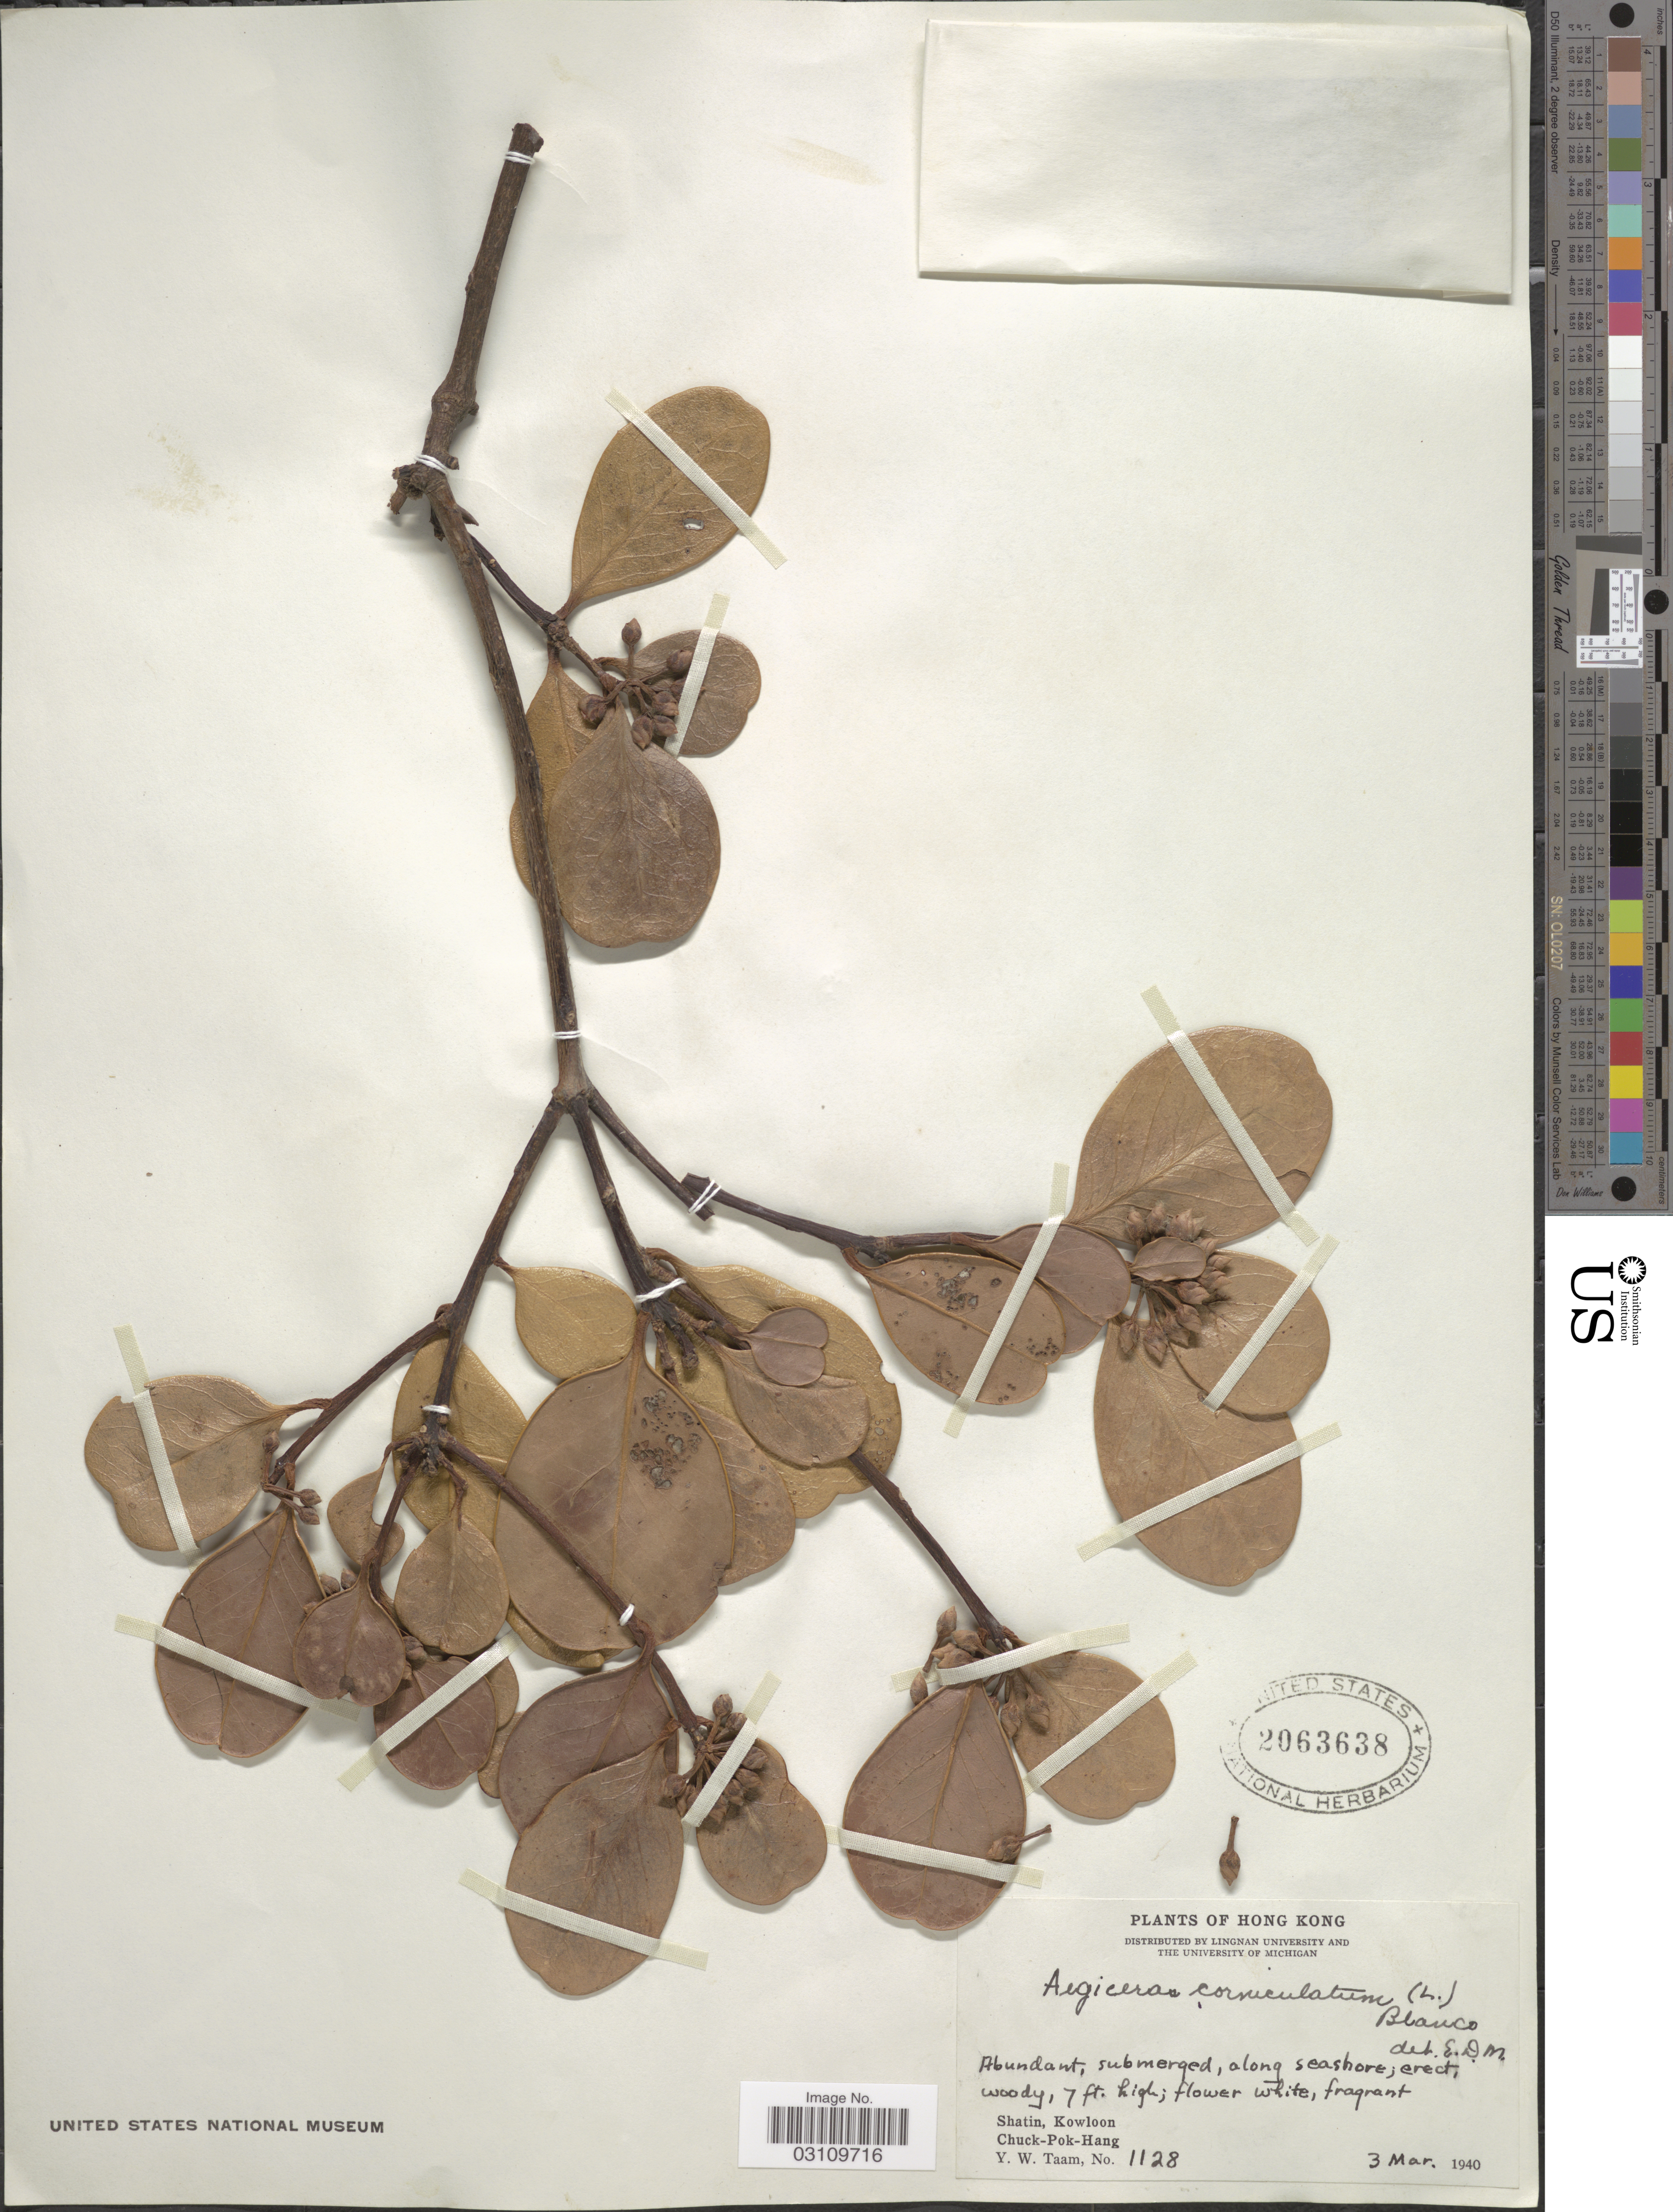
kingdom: Plantae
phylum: Tracheophyta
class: Magnoliopsida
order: Ericales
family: Primulaceae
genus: Aegiceras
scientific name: Aegiceras corniculatum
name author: (L.) Blanco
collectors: Y. W. Taam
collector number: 1128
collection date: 1940-03-03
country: China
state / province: Hong Kong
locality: Shatin, Kowloon, Chuck-Pok-Hang.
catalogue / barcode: US 2063638